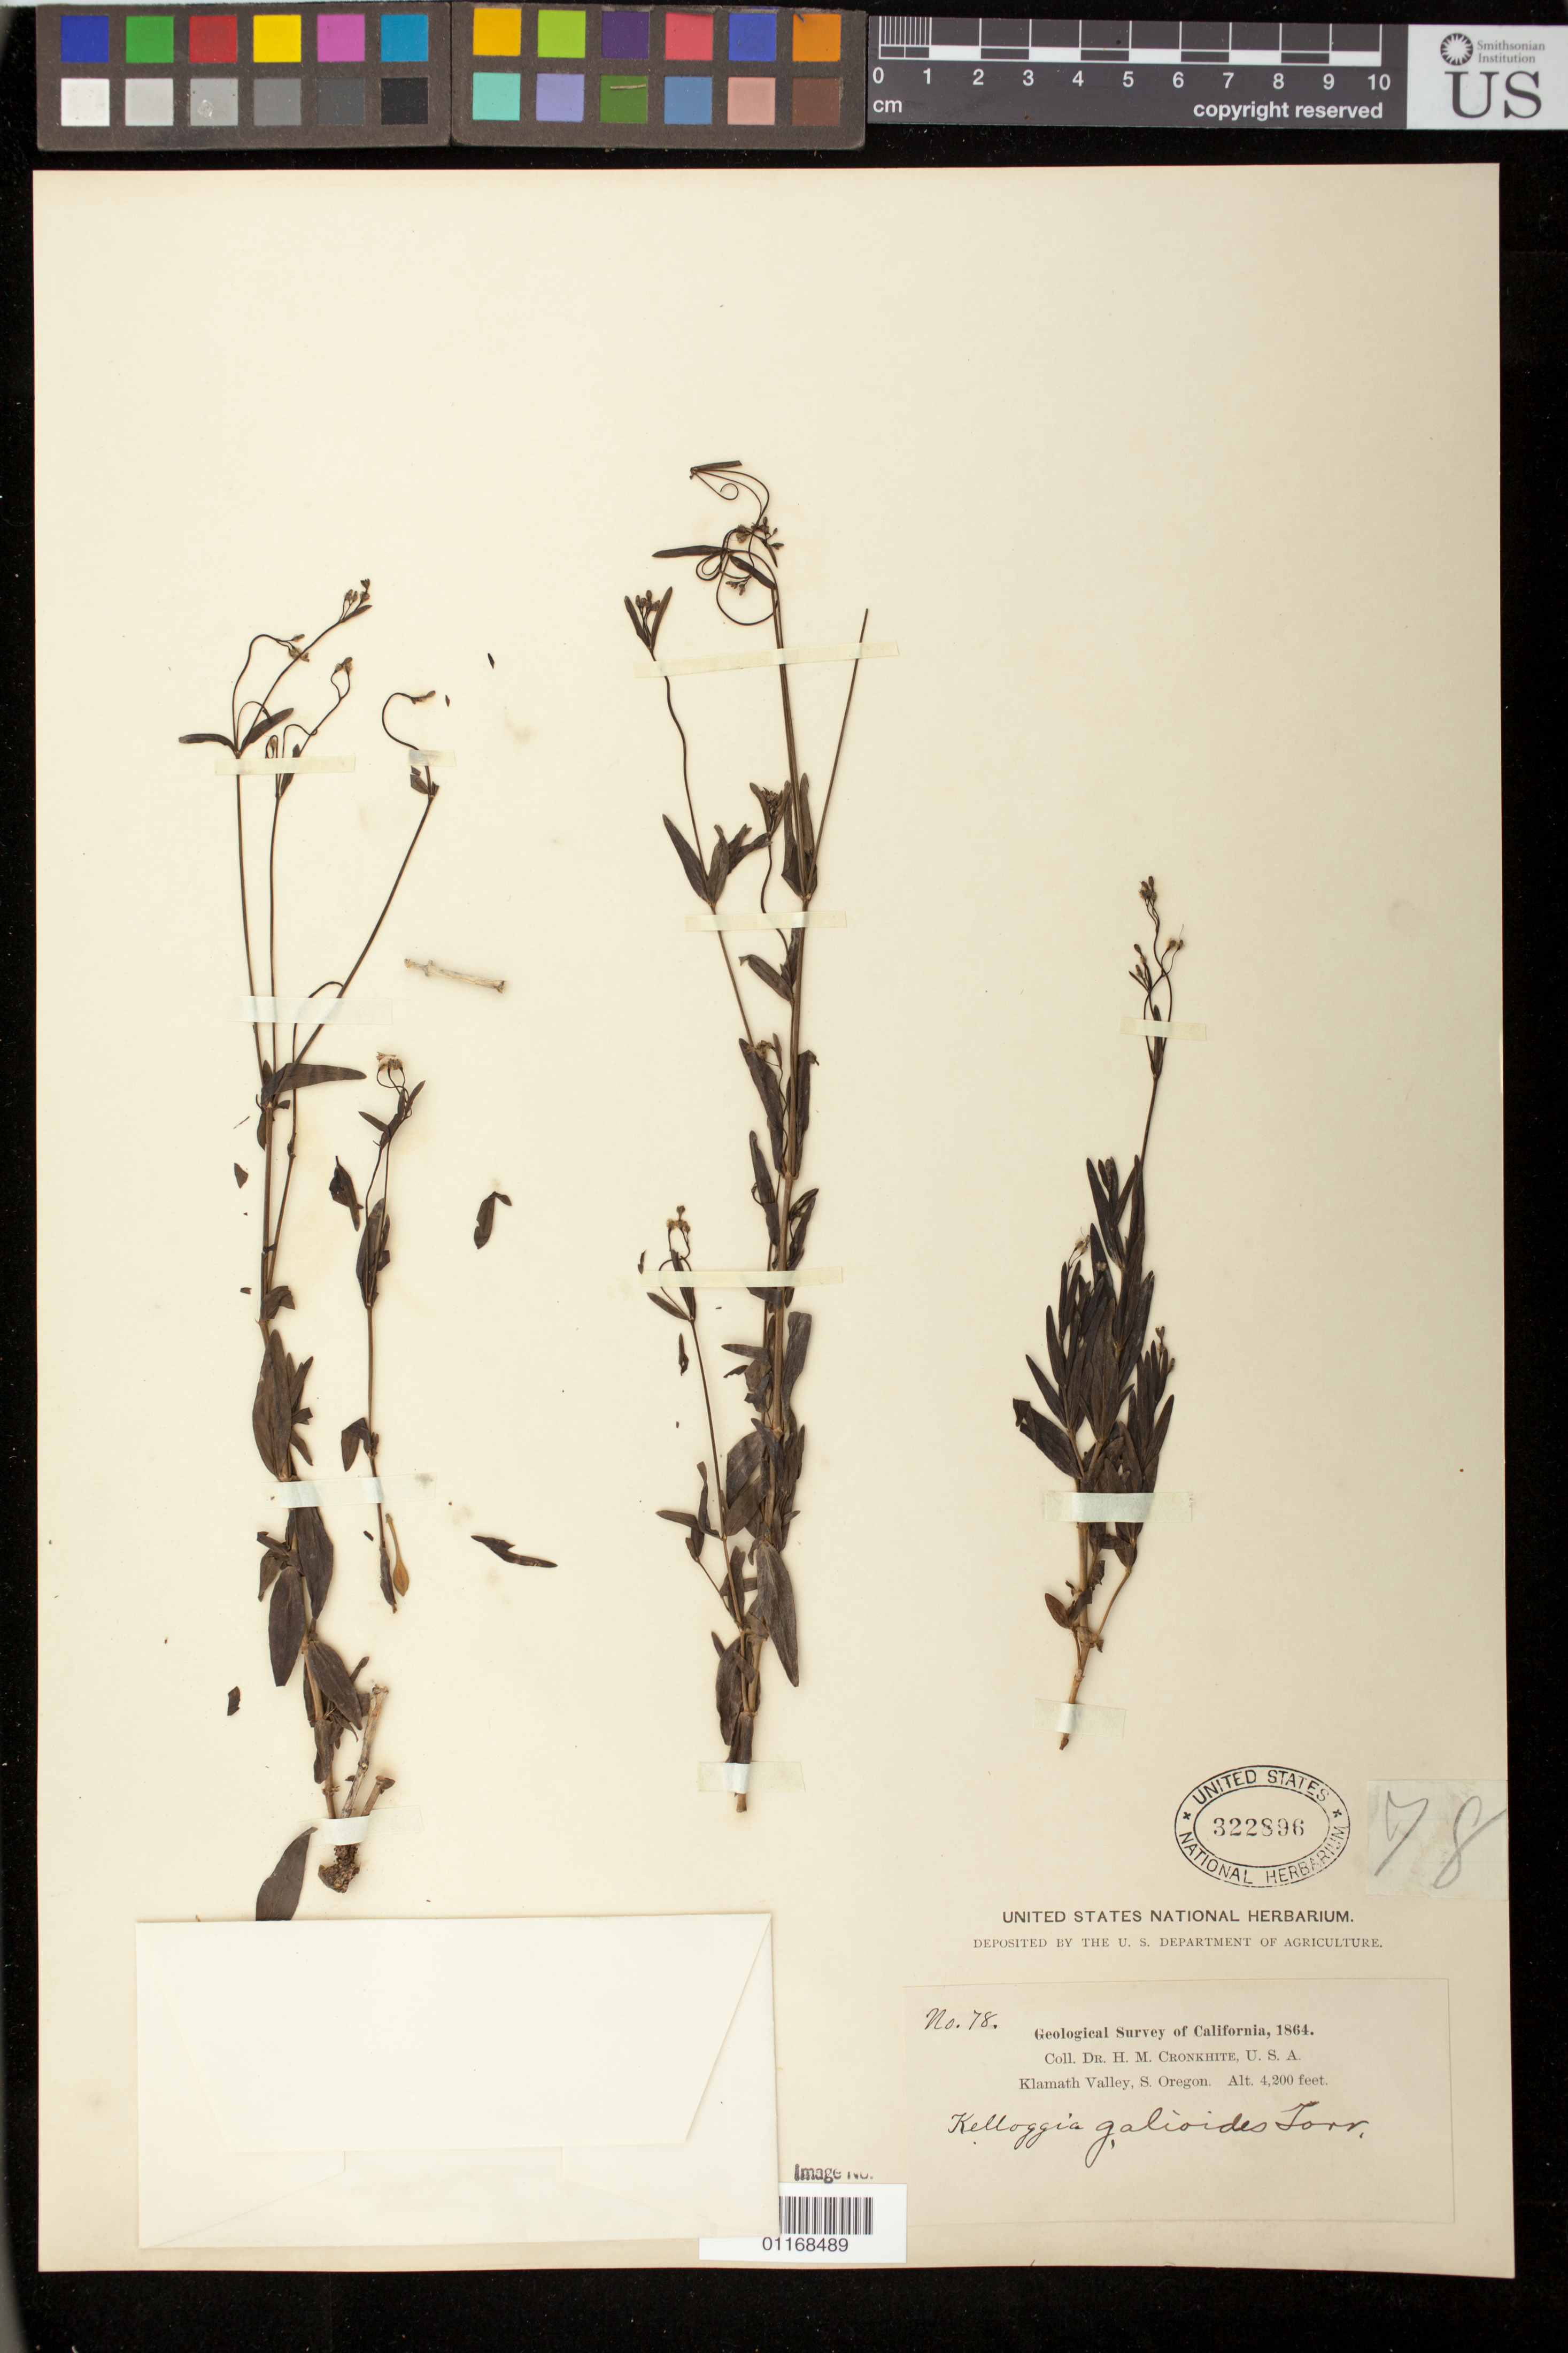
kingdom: Plantae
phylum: Tracheophyta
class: Magnoliopsida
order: Gentianales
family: Rubiaceae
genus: Kelloggia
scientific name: Kelloggia galioides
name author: Torr.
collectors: H. M. Cronkhite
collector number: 78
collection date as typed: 1864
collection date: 1864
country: United States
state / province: Oregon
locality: Klamath Valley, S. Oregon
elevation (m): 1280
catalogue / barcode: US 322896